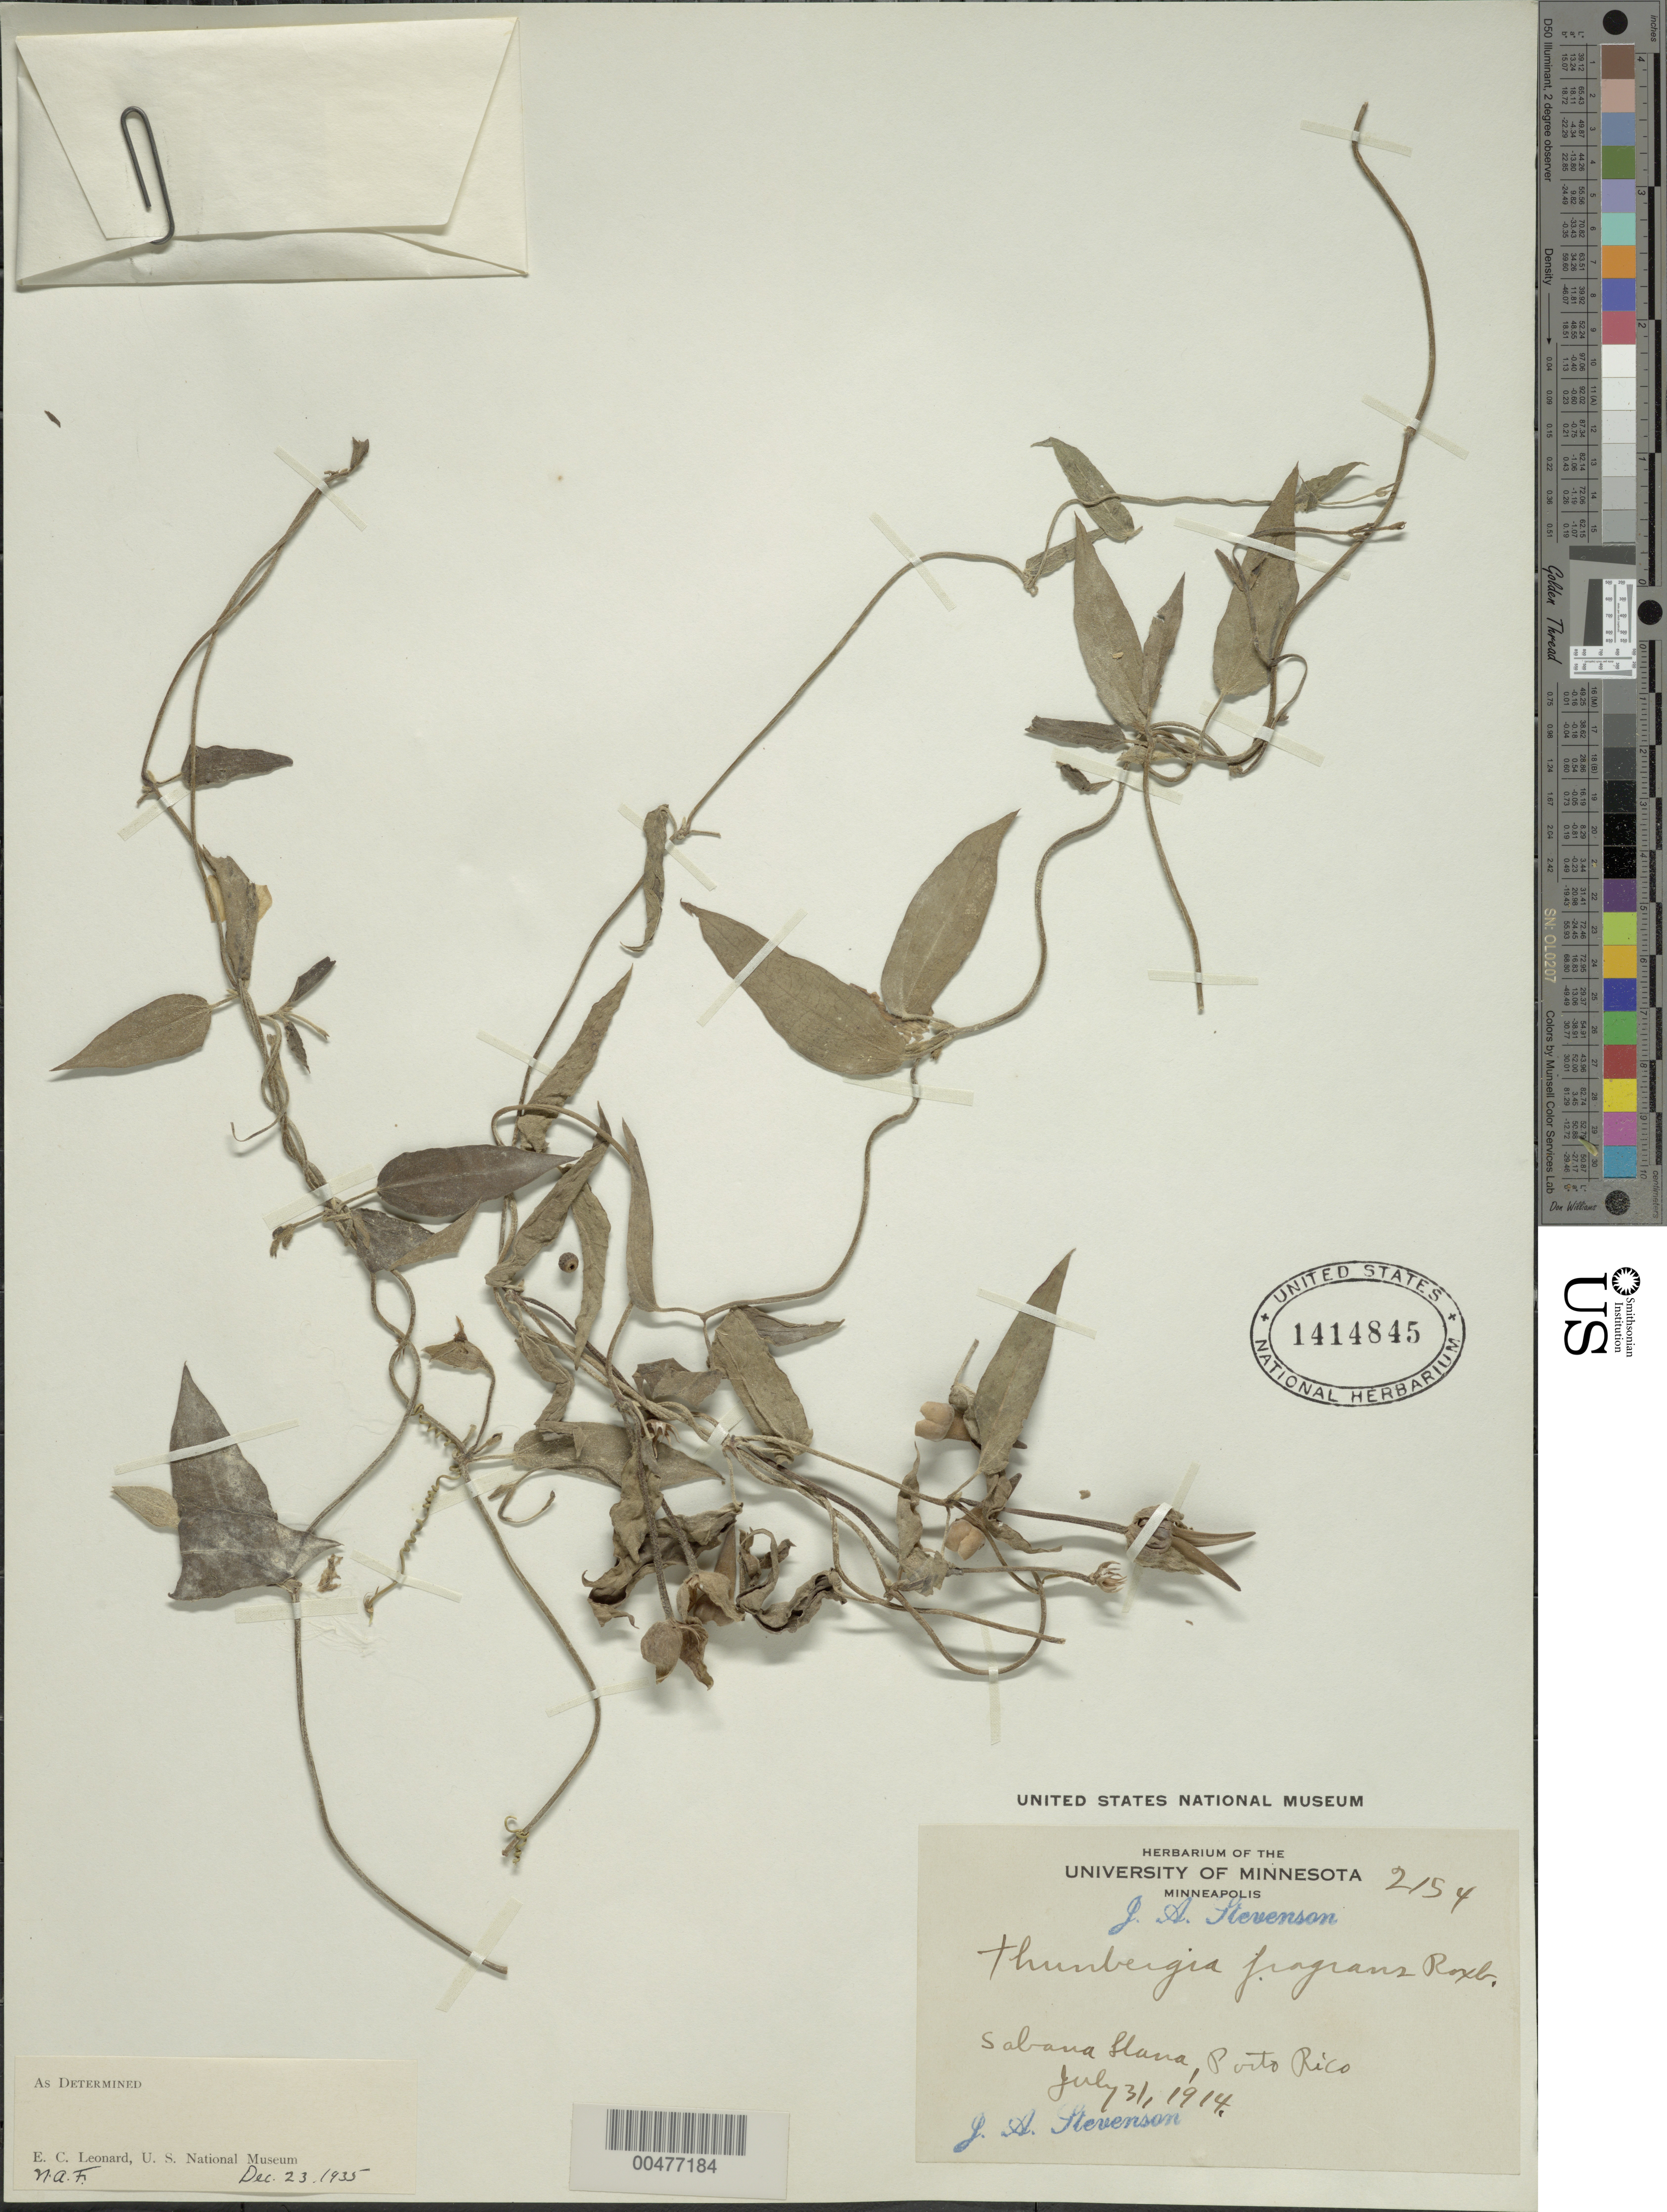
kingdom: Plantae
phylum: Tracheophyta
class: Magnoliopsida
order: Lamiales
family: Acanthaceae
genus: Thunbergia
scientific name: Thunbergia fragrans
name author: Roxb.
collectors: J. Stevenson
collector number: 2154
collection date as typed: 31 Jul 1914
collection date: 1914-07-31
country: Puerto Rico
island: Greater Antilles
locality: Sabana Llana.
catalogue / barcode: US 1414845